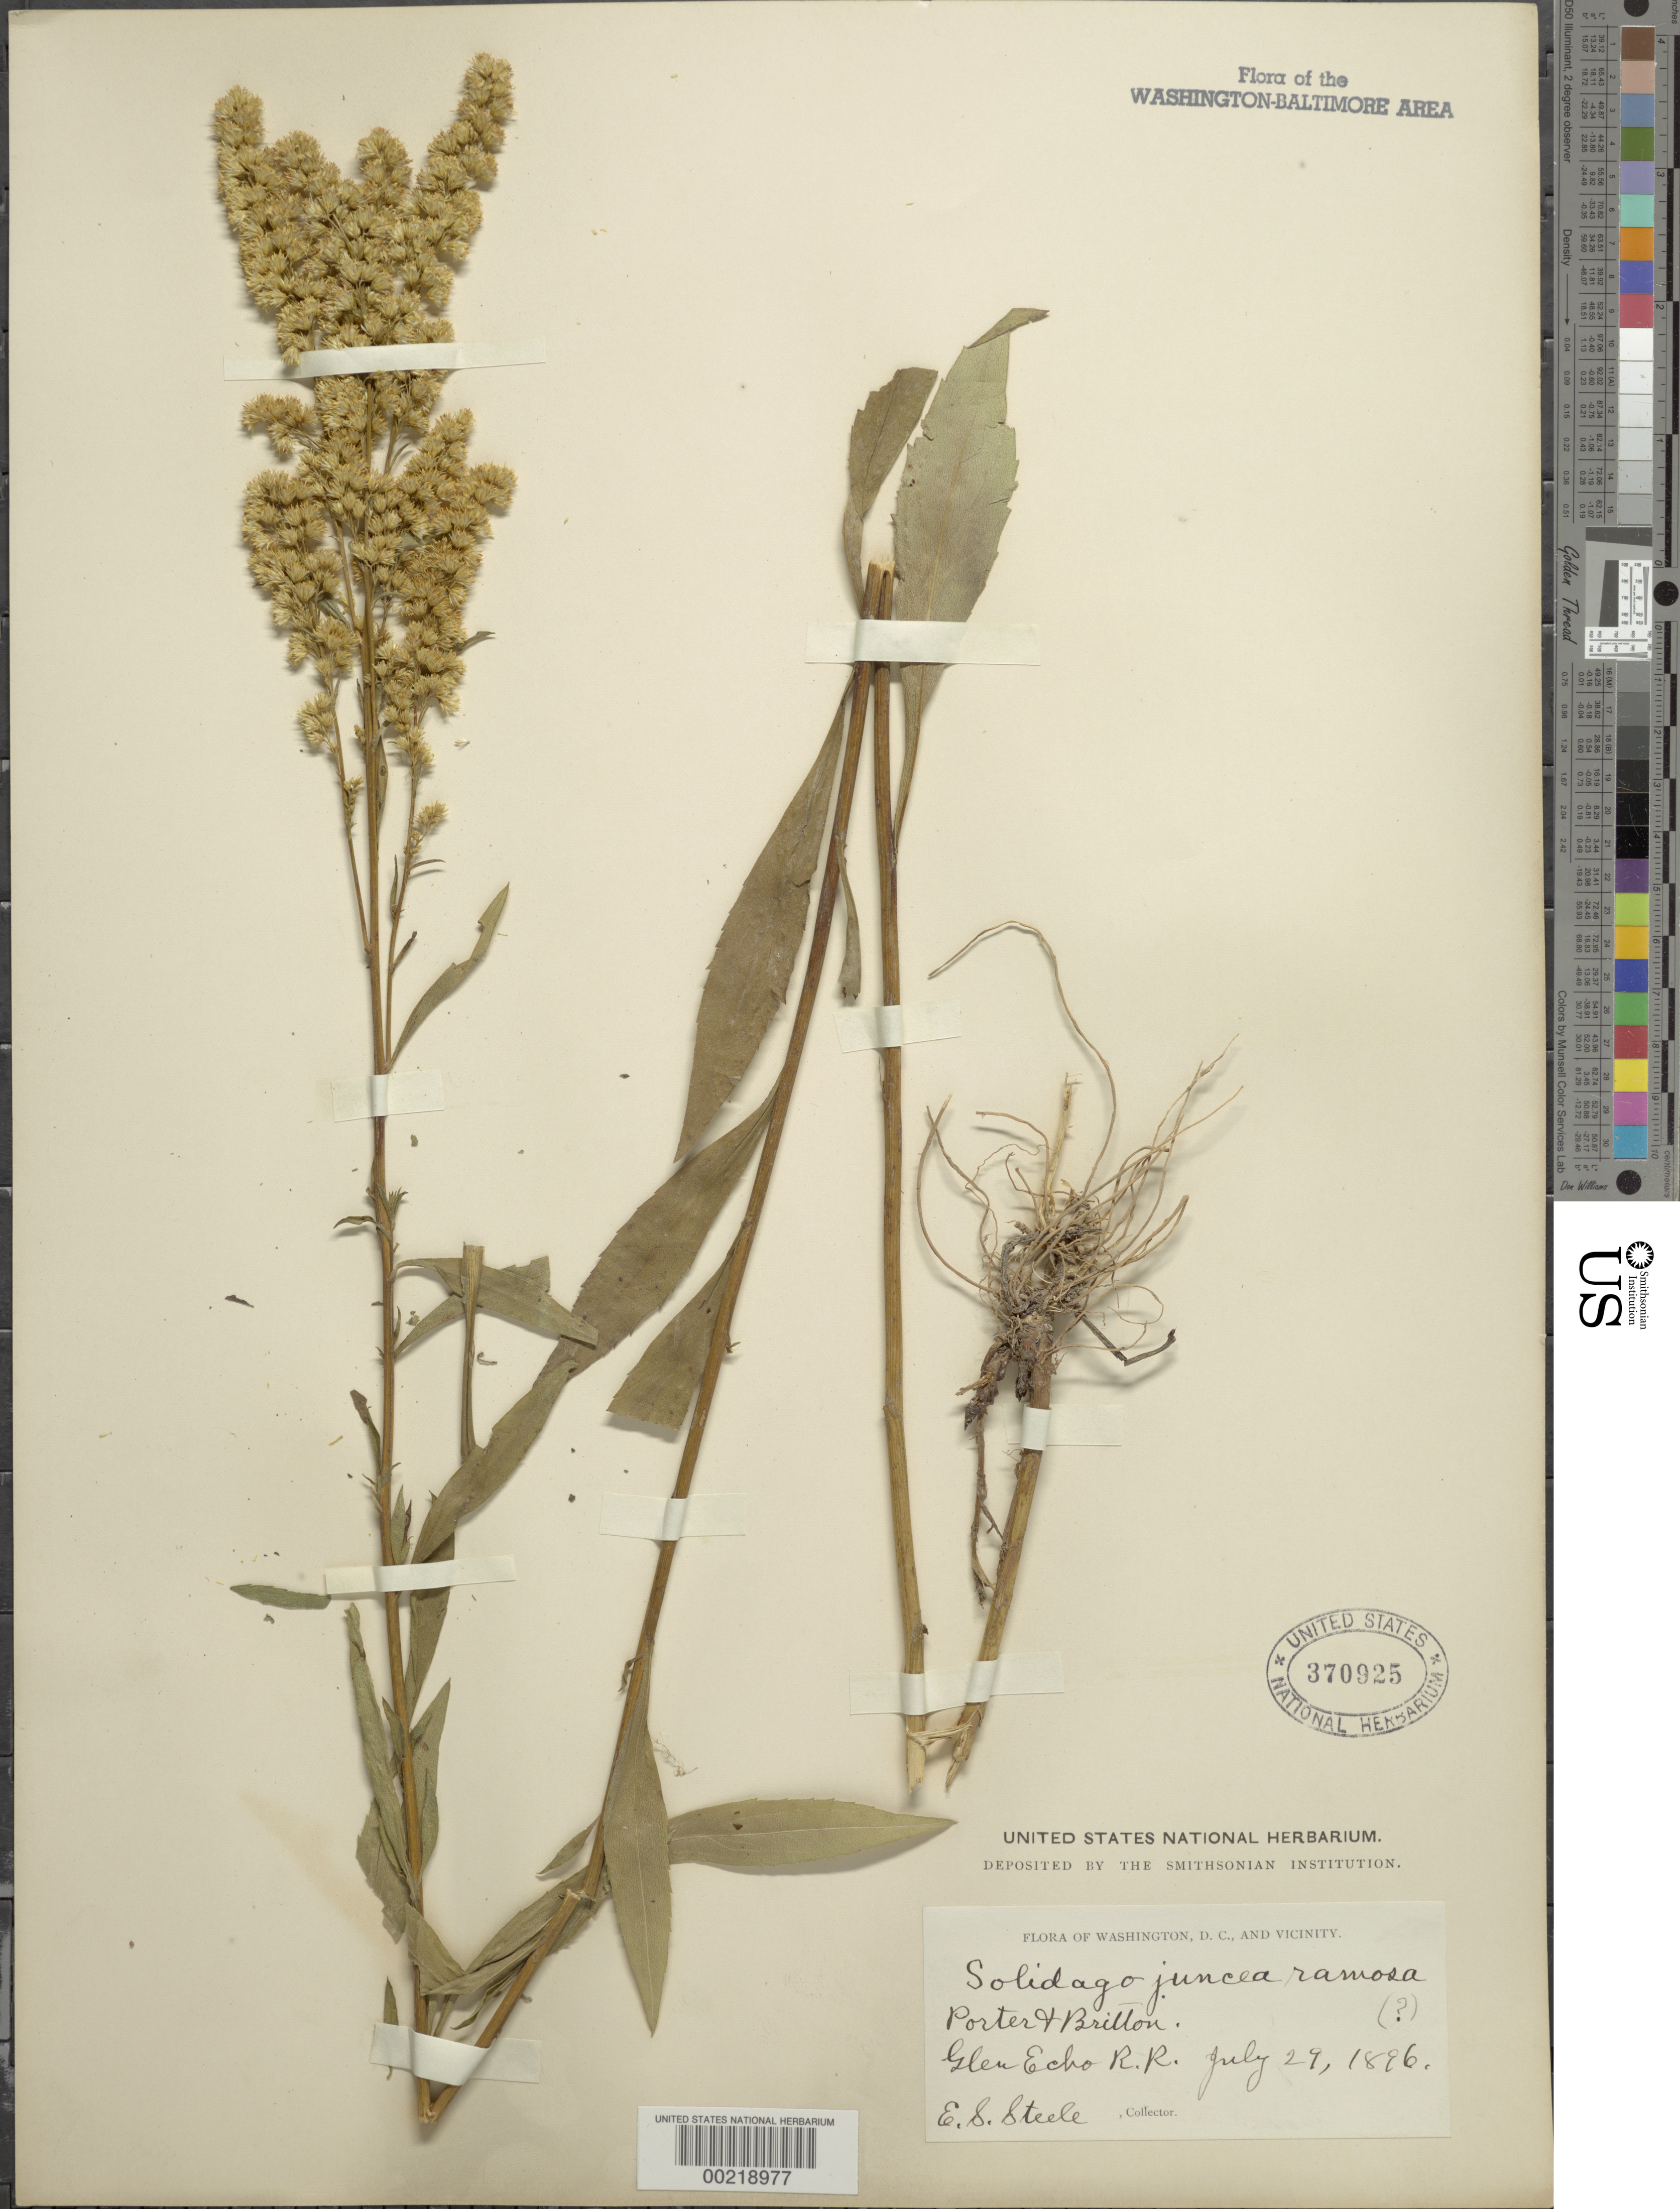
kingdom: Plantae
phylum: Tracheophyta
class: Magnoliopsida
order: Asterales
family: Asteraceae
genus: Solidago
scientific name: Solidago juncea var. ramosa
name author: (Porter & Britton) Fernald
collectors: E. Steele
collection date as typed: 29 Jul 1896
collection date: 1896-07-29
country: United States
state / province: Maryland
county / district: Montgomery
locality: Glen Echo Railroad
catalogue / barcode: US 370925